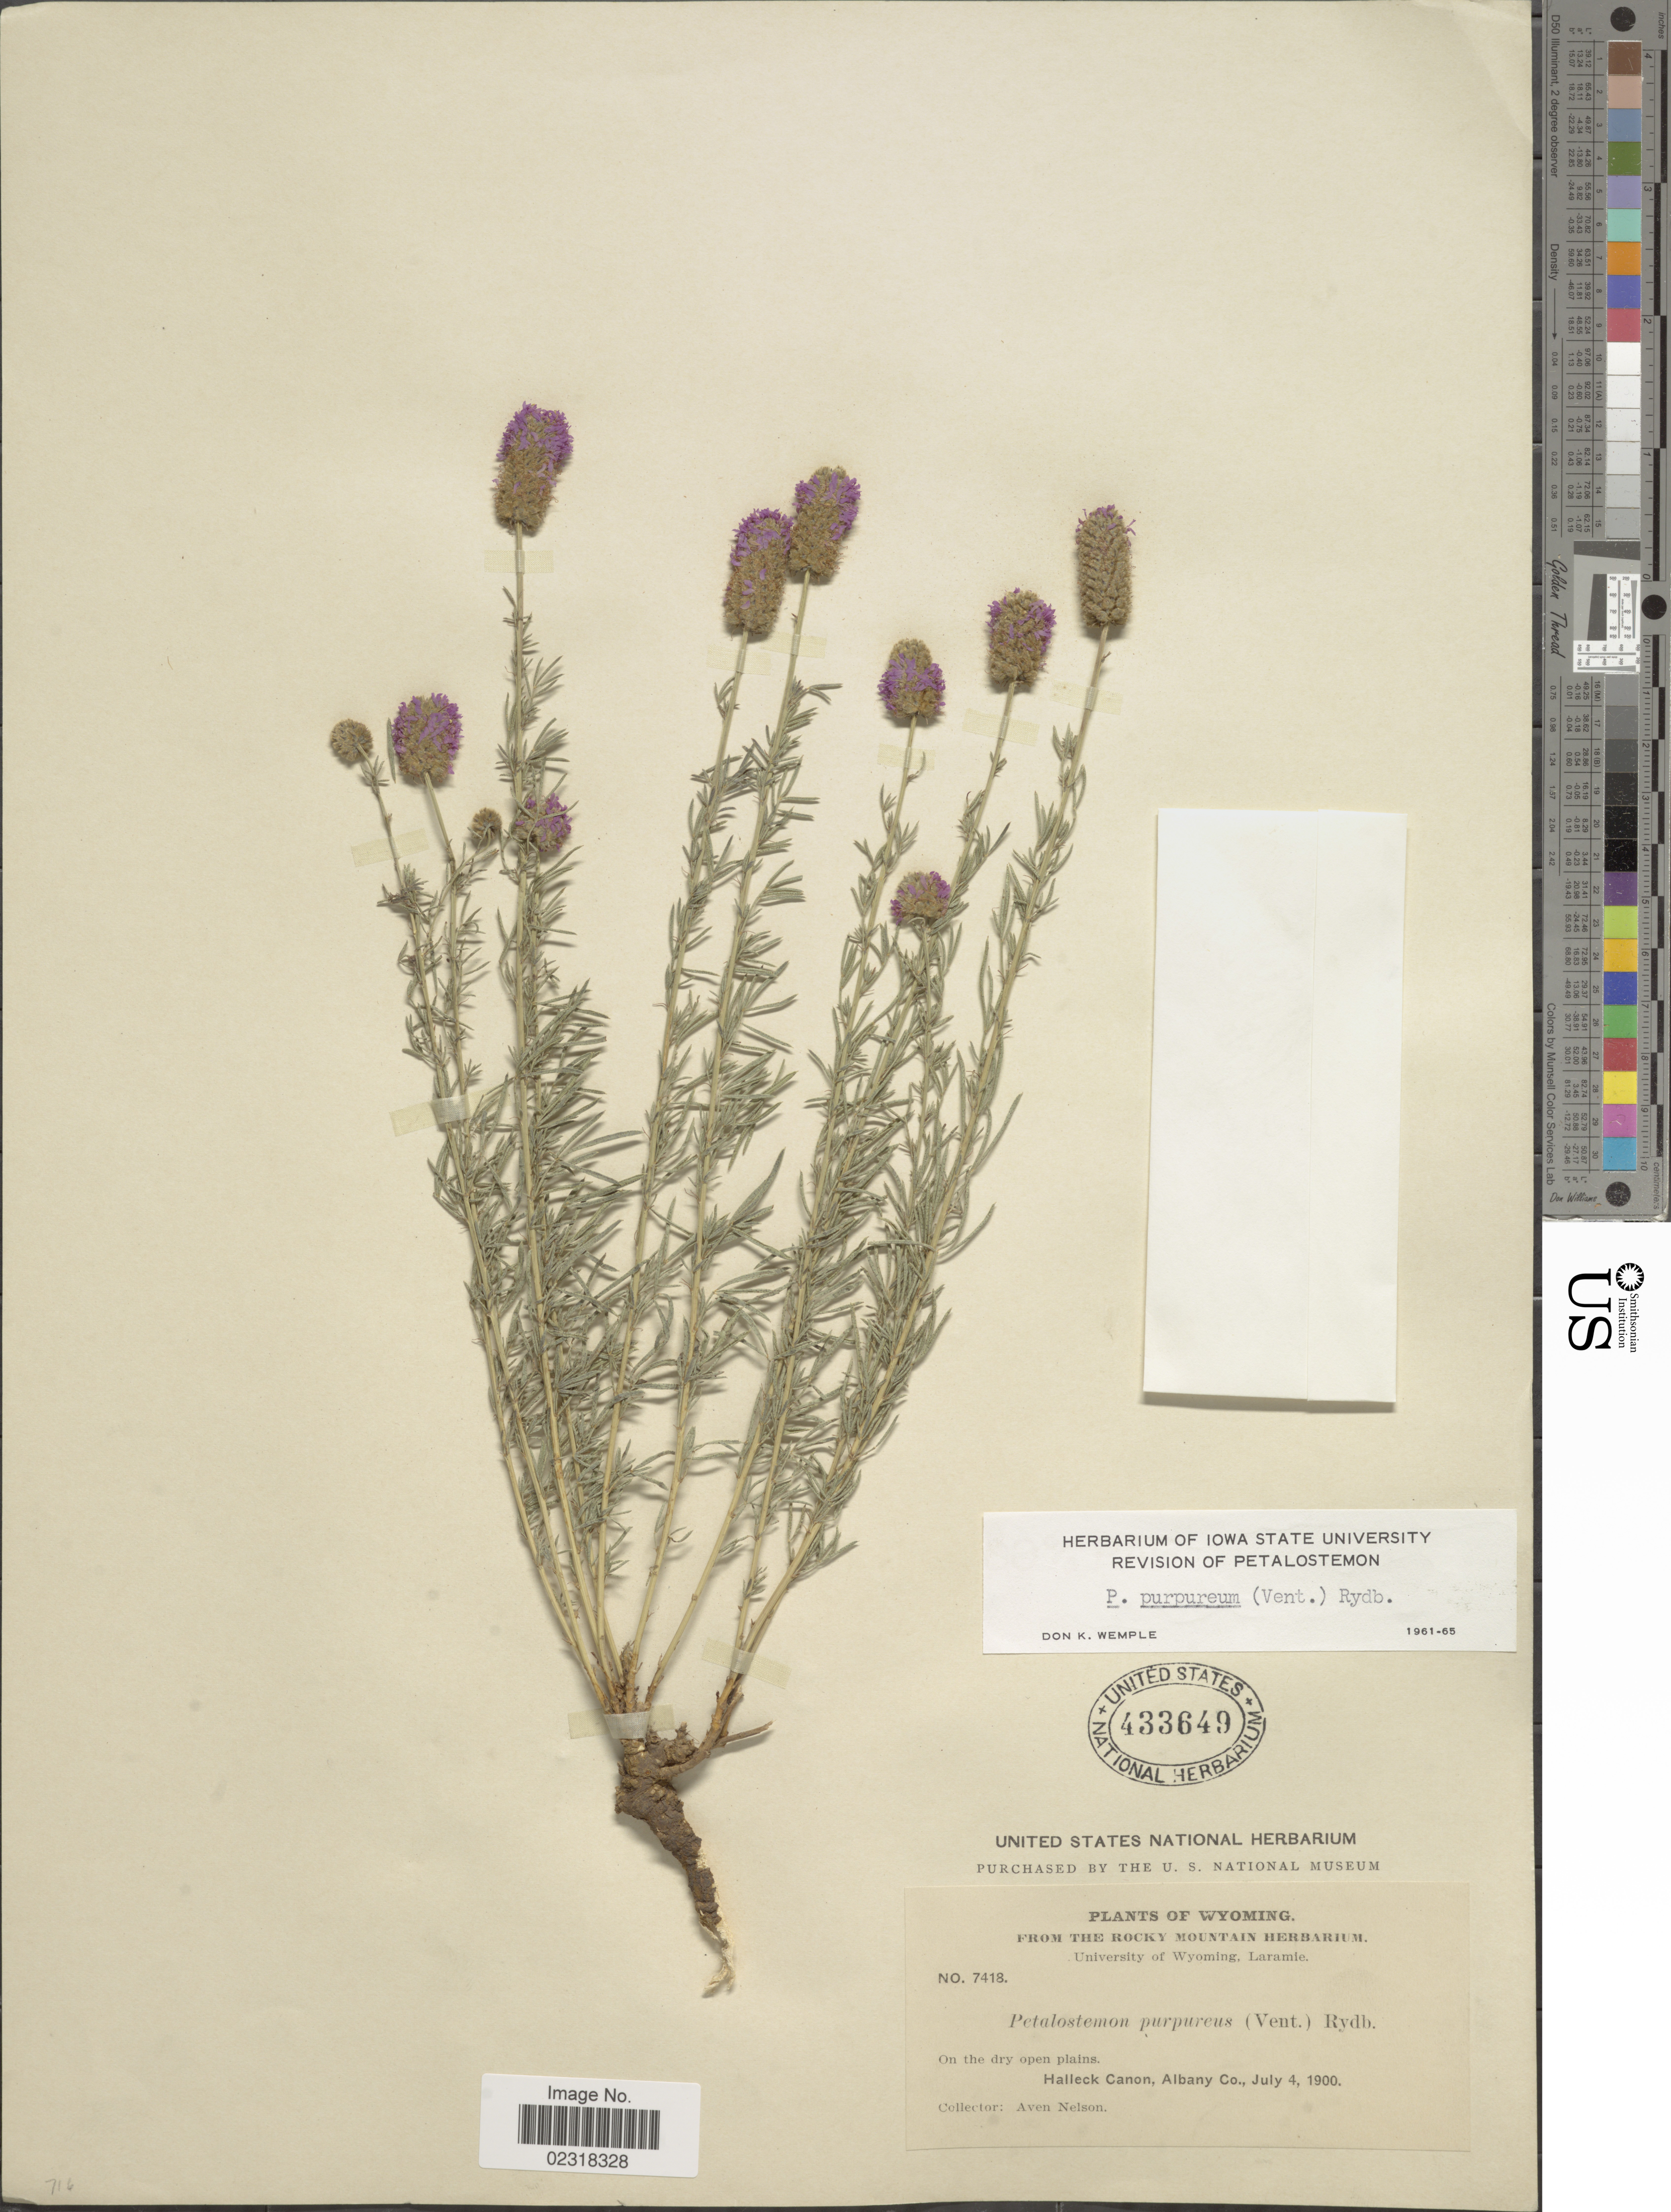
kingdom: Plantae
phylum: Tracheophyta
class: Magnoliopsida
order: Fabales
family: Fabaceae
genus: Dalea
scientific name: Dalea purpurea var. purpurea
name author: Vent.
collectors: A. Nelson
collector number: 7418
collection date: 1900-07-04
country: United States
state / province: Wyoming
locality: On the dry open plains, Halleck Canon, Albany Co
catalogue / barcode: US 433649